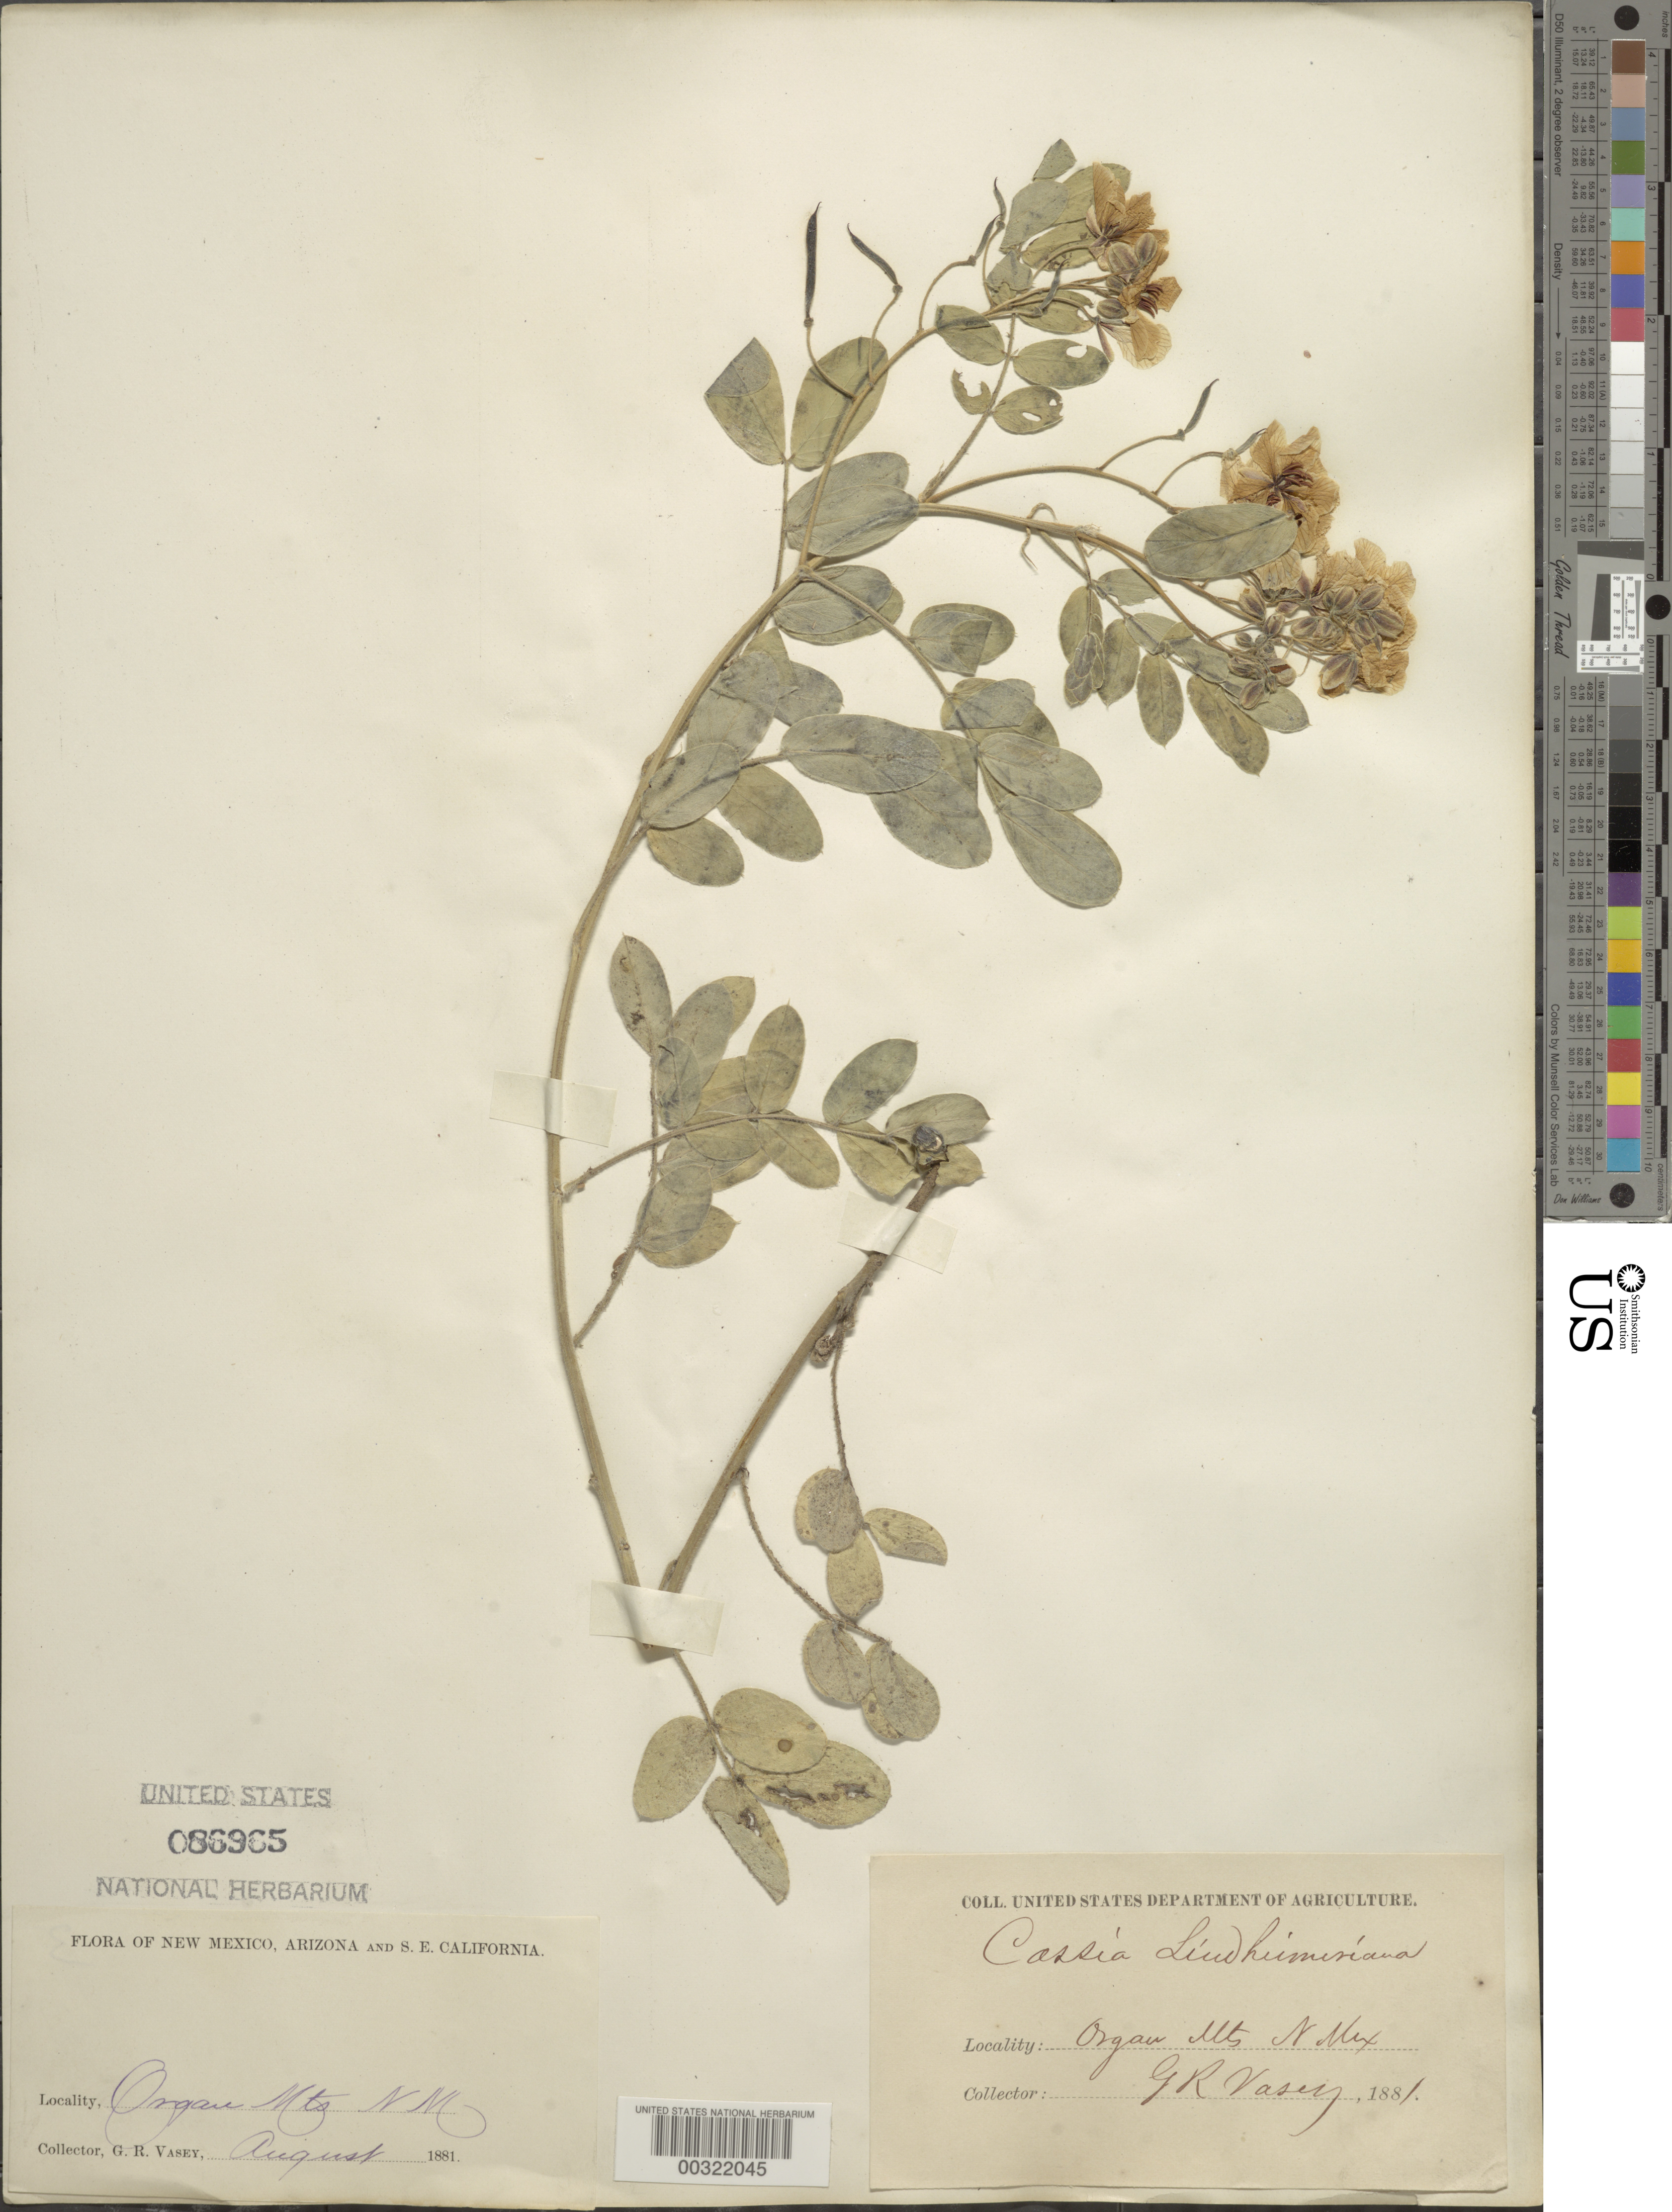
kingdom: Plantae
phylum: Tracheophyta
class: Magnoliopsida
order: Fabales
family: Fabaceae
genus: Senna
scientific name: Senna lindheimeriana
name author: (Scheele) H.S. Irwin & Barneby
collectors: G. R. Vasey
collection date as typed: Aug 1881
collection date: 1881-08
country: United States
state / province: New Mexico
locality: Organ mts.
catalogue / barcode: US 86965